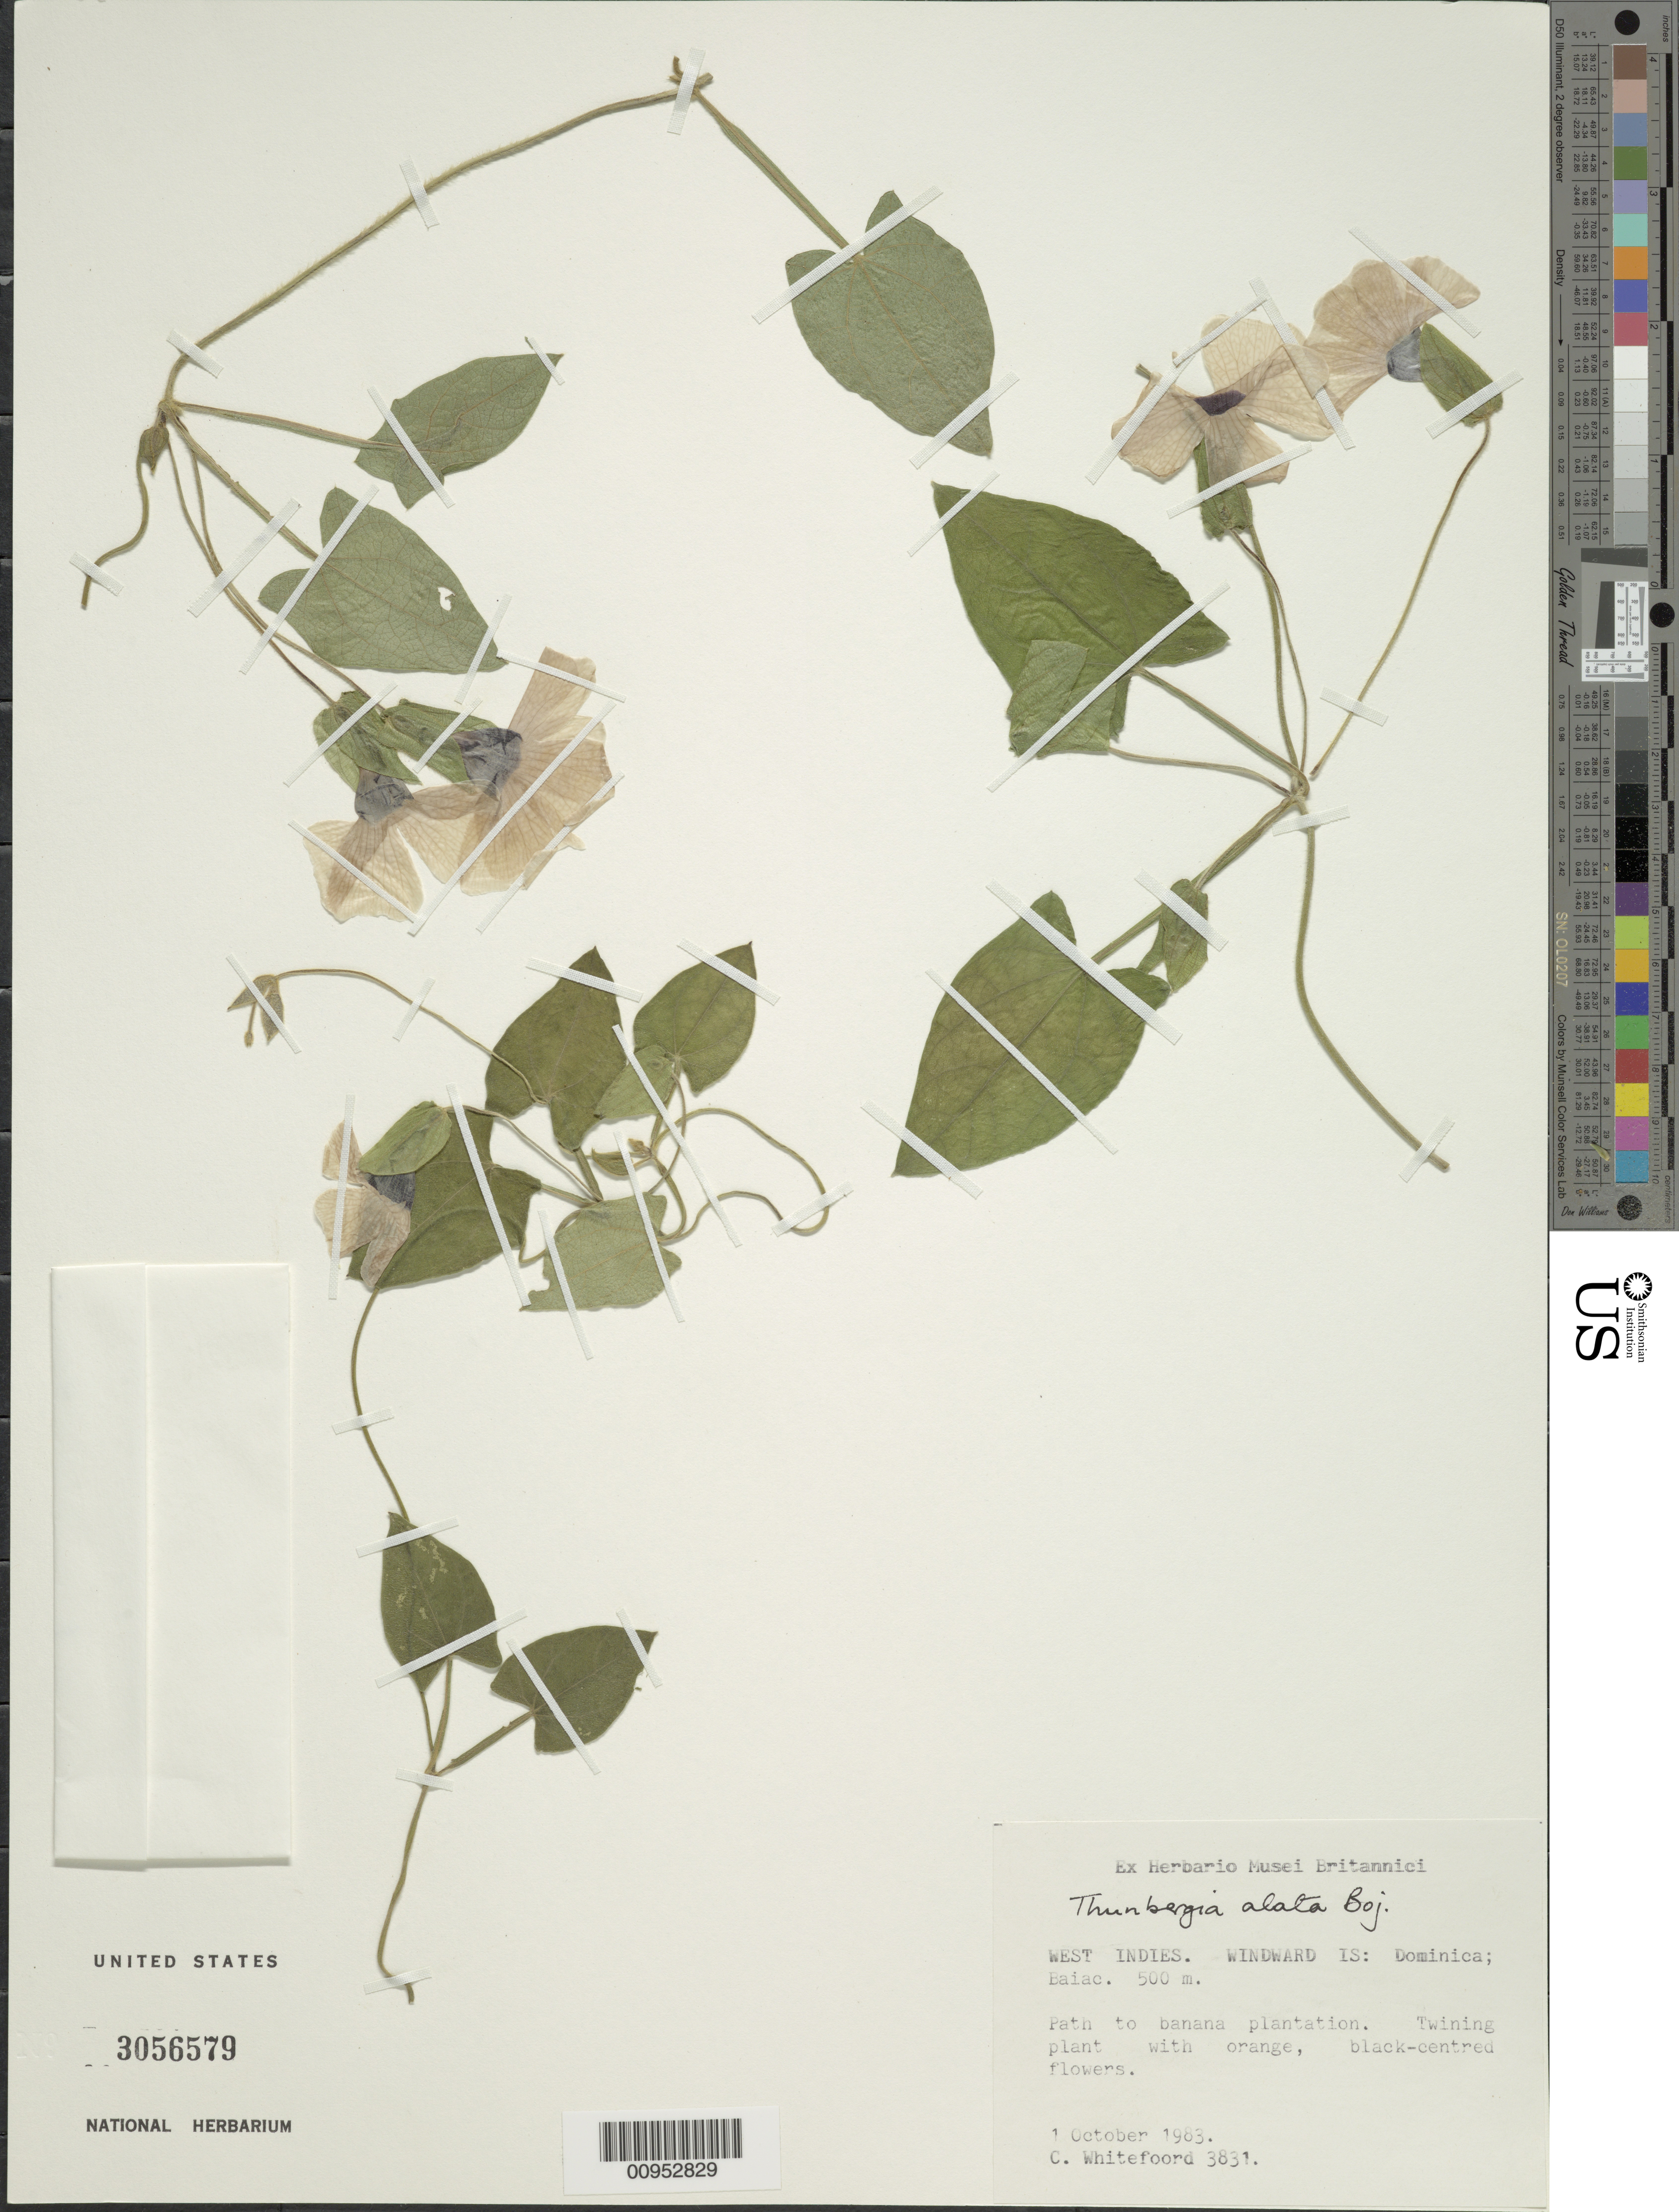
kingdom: Plantae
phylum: Tracheophyta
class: Magnoliopsida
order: Lamiales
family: Acanthaceae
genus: Thunbergia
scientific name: Thunbergia alata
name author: Bojer ex Sims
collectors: C. Whitefoord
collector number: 3831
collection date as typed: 01 Oct 1983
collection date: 1983-10-01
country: Dominica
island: Dominica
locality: Baiac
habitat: Path to banana plantation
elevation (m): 500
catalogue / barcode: US 3056579